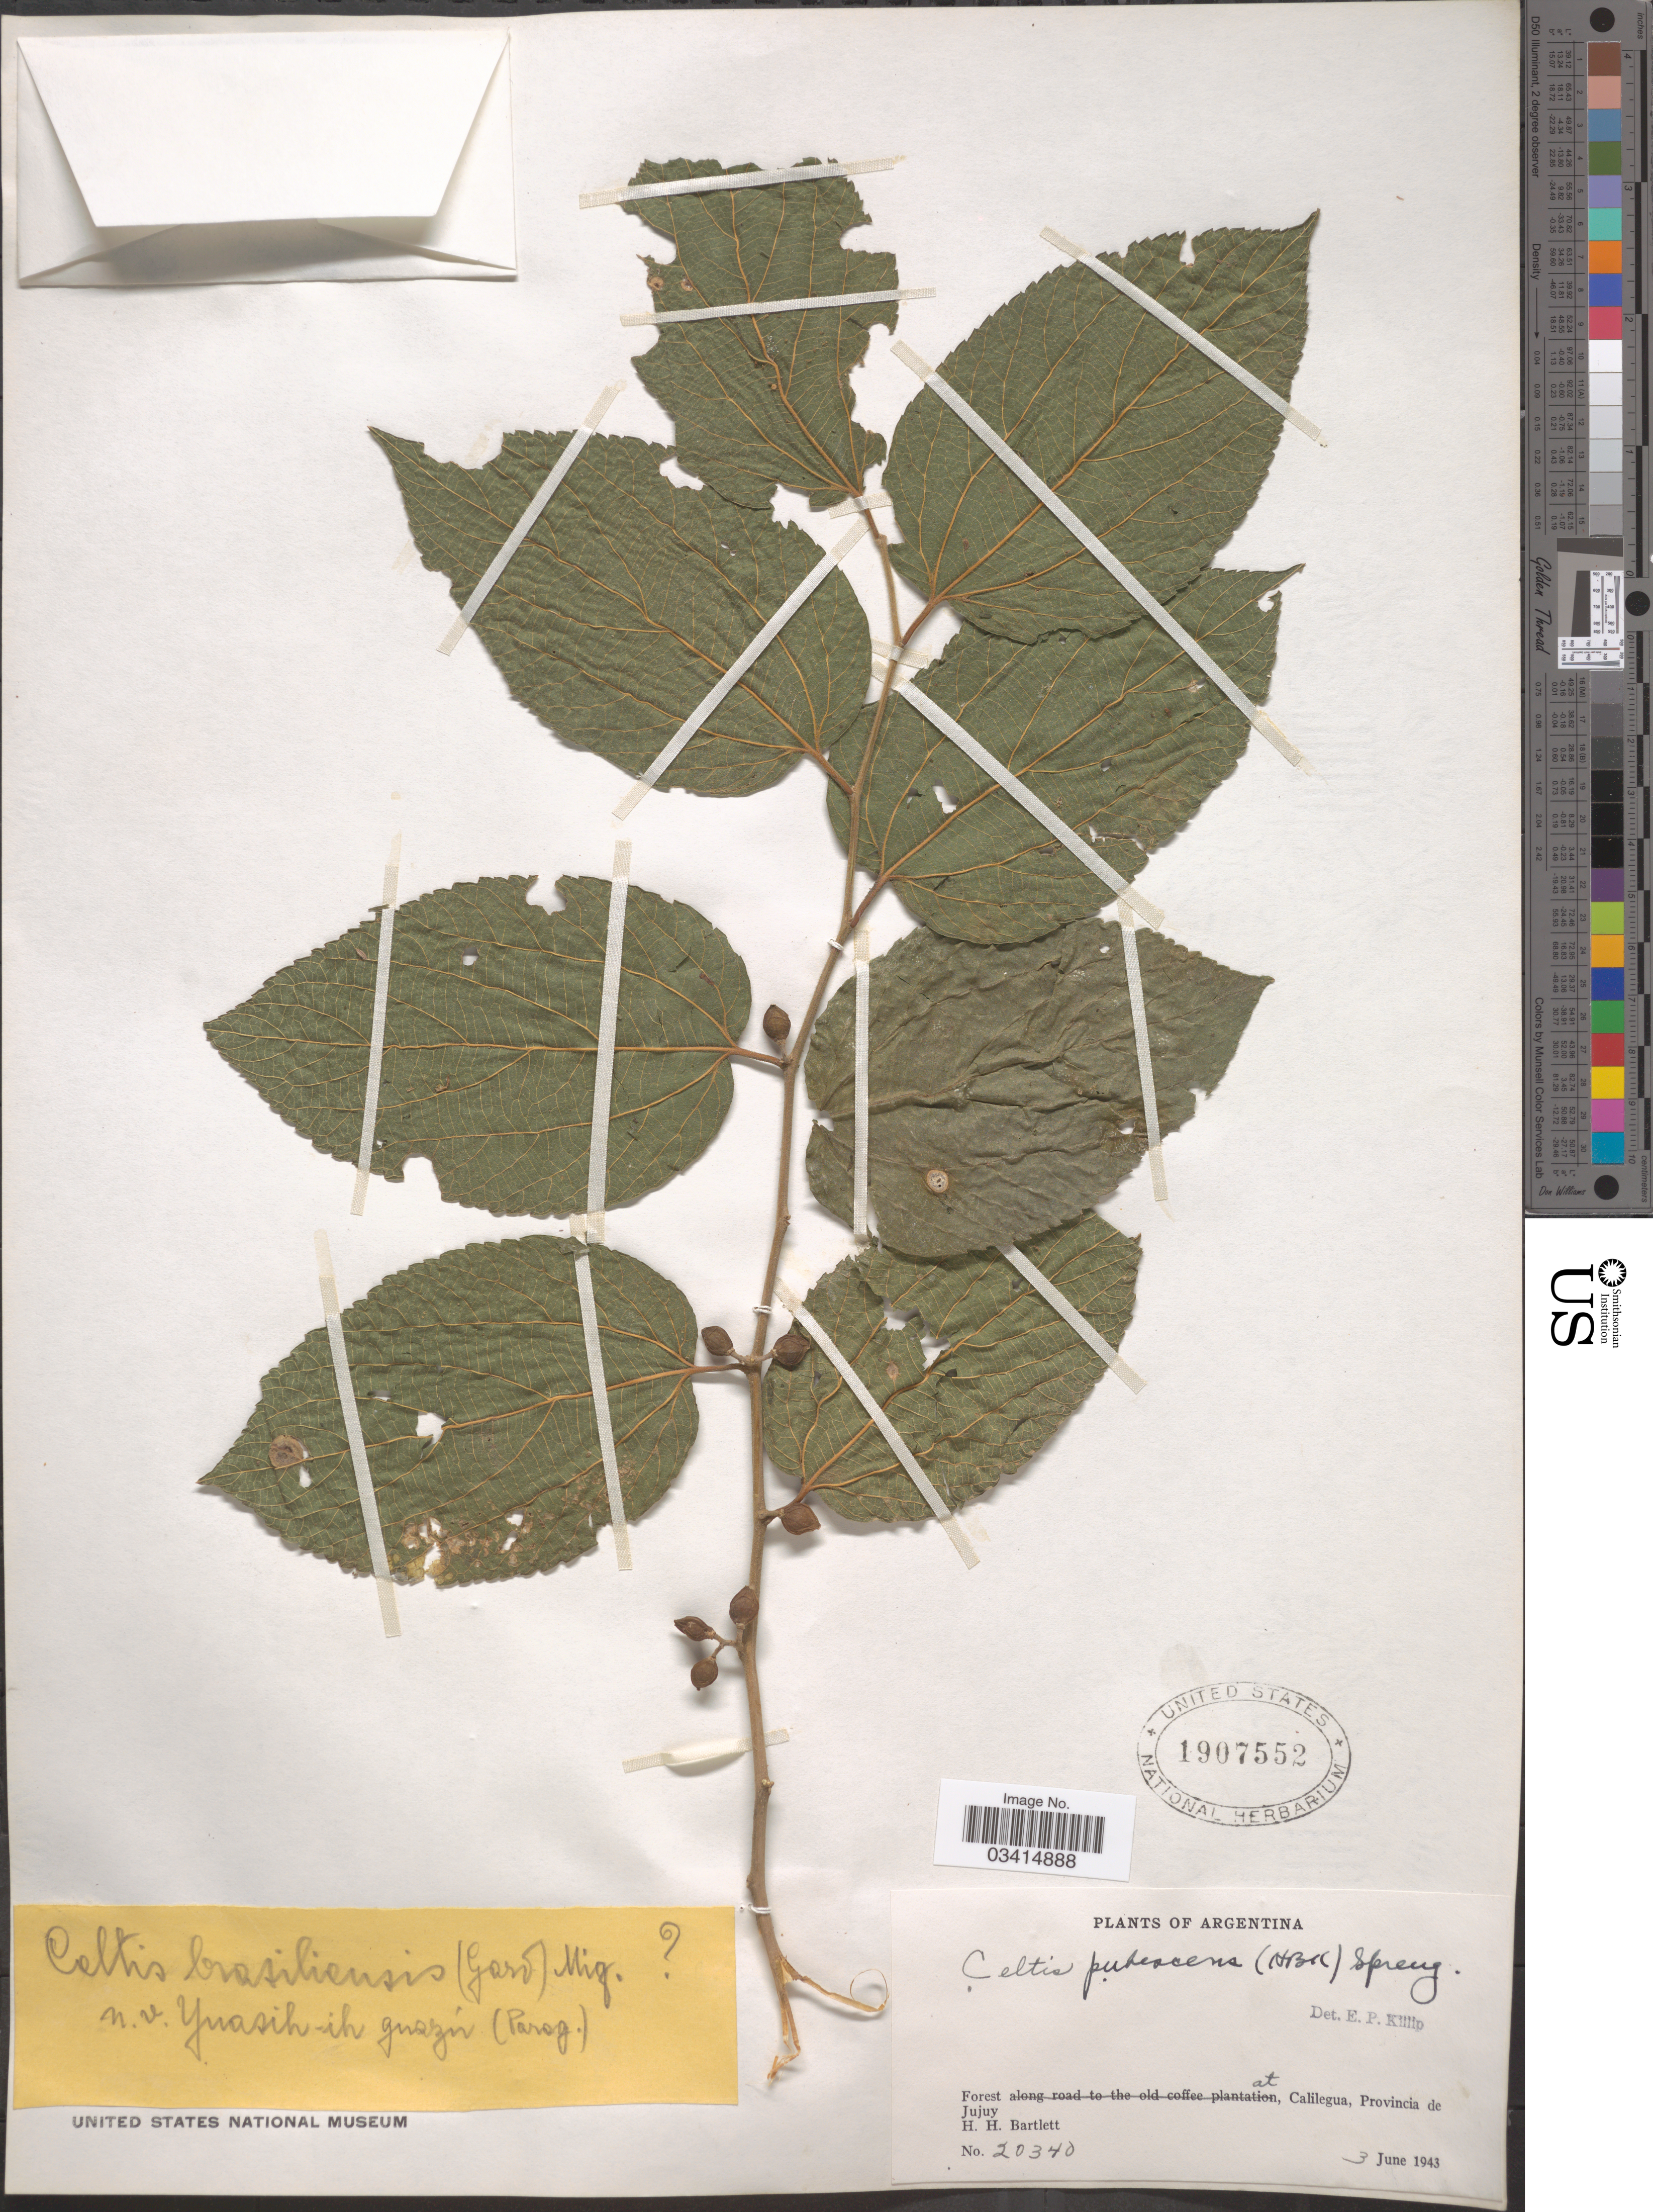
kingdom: Plantae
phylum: Tracheophyta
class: Magnoliopsida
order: Rosales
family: Cannabaceae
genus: Celtis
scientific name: Celtis pubescens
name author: (Kunth) Spreng.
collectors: H. H. Bartlett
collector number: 20340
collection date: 1943-06-03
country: Argentina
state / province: Jujuy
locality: Forest at Calilegua.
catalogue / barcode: US 1907552